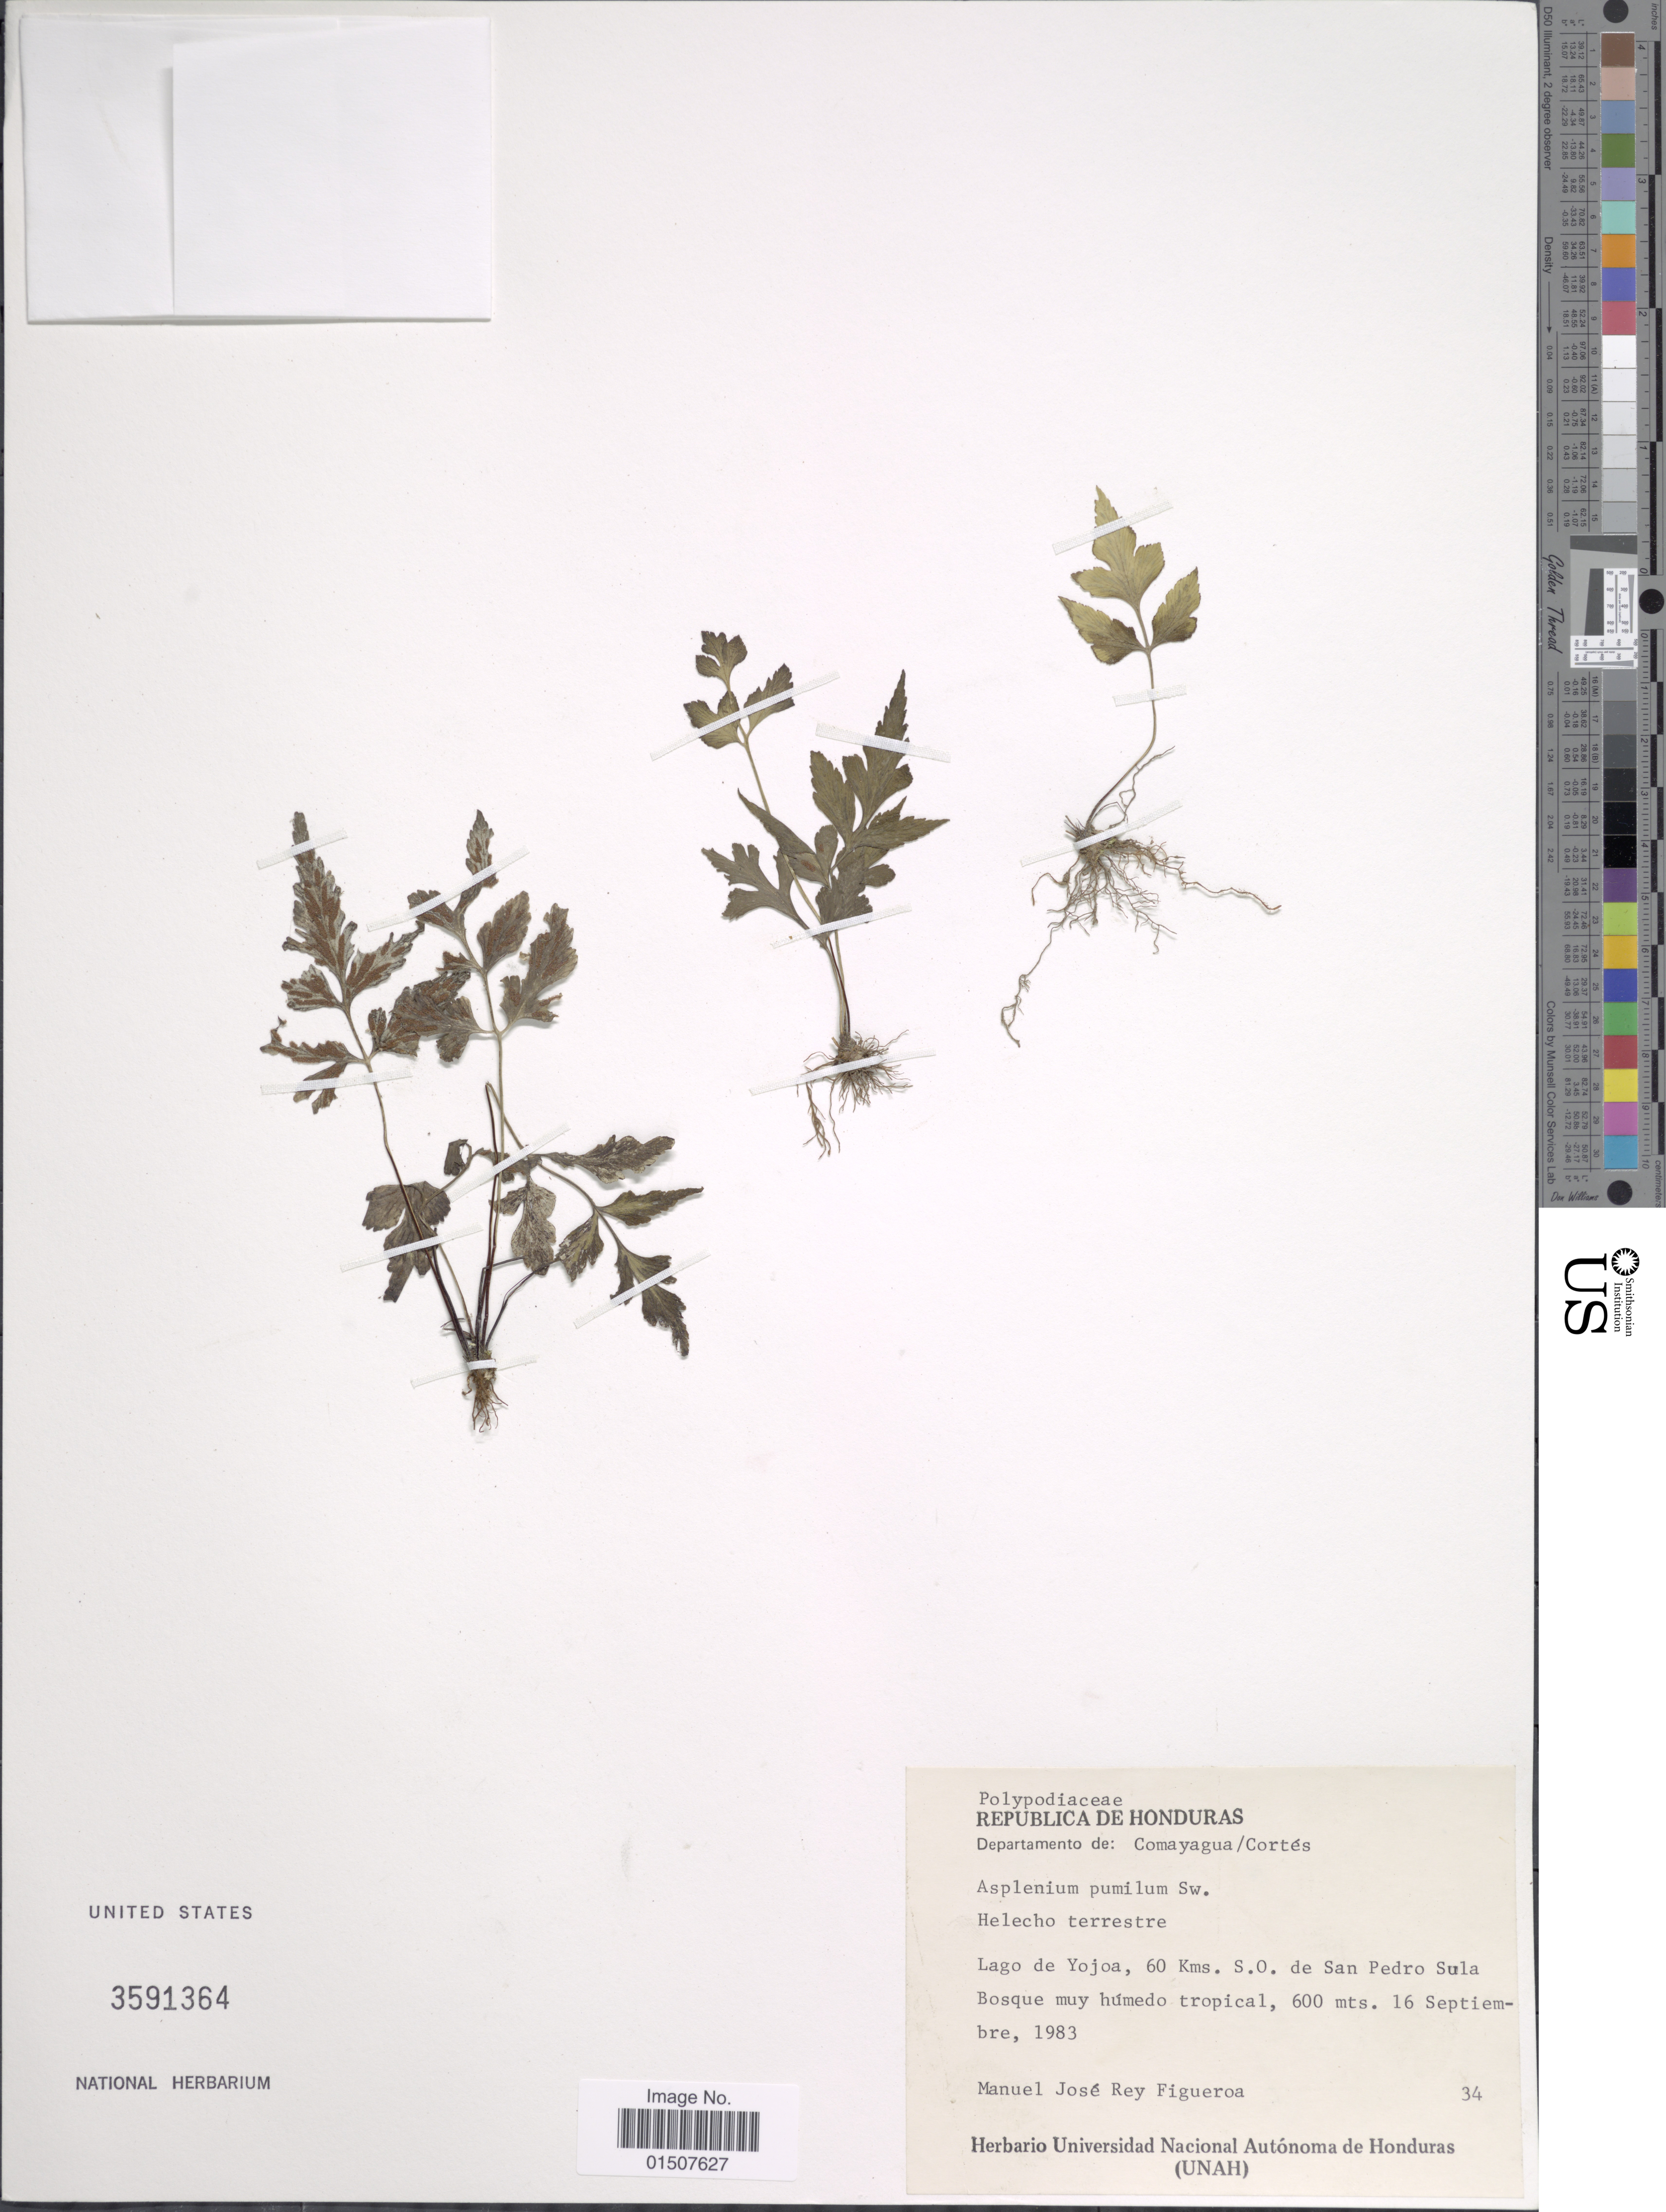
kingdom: Plantae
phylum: Tracheophyta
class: Polypodiopsida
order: Polypodiales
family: Aspleniaceae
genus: Asplenium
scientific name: Asplenium pumilum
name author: Sw.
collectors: M. Figueroa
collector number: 34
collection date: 1983-09-16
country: Honduras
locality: Departamento de: Comayagua/Cortes, Lago de Yojoa, 60 Kms. S.O. de San Pedro Sula Bosque muy humedo tropica.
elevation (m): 600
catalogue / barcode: US 3591364